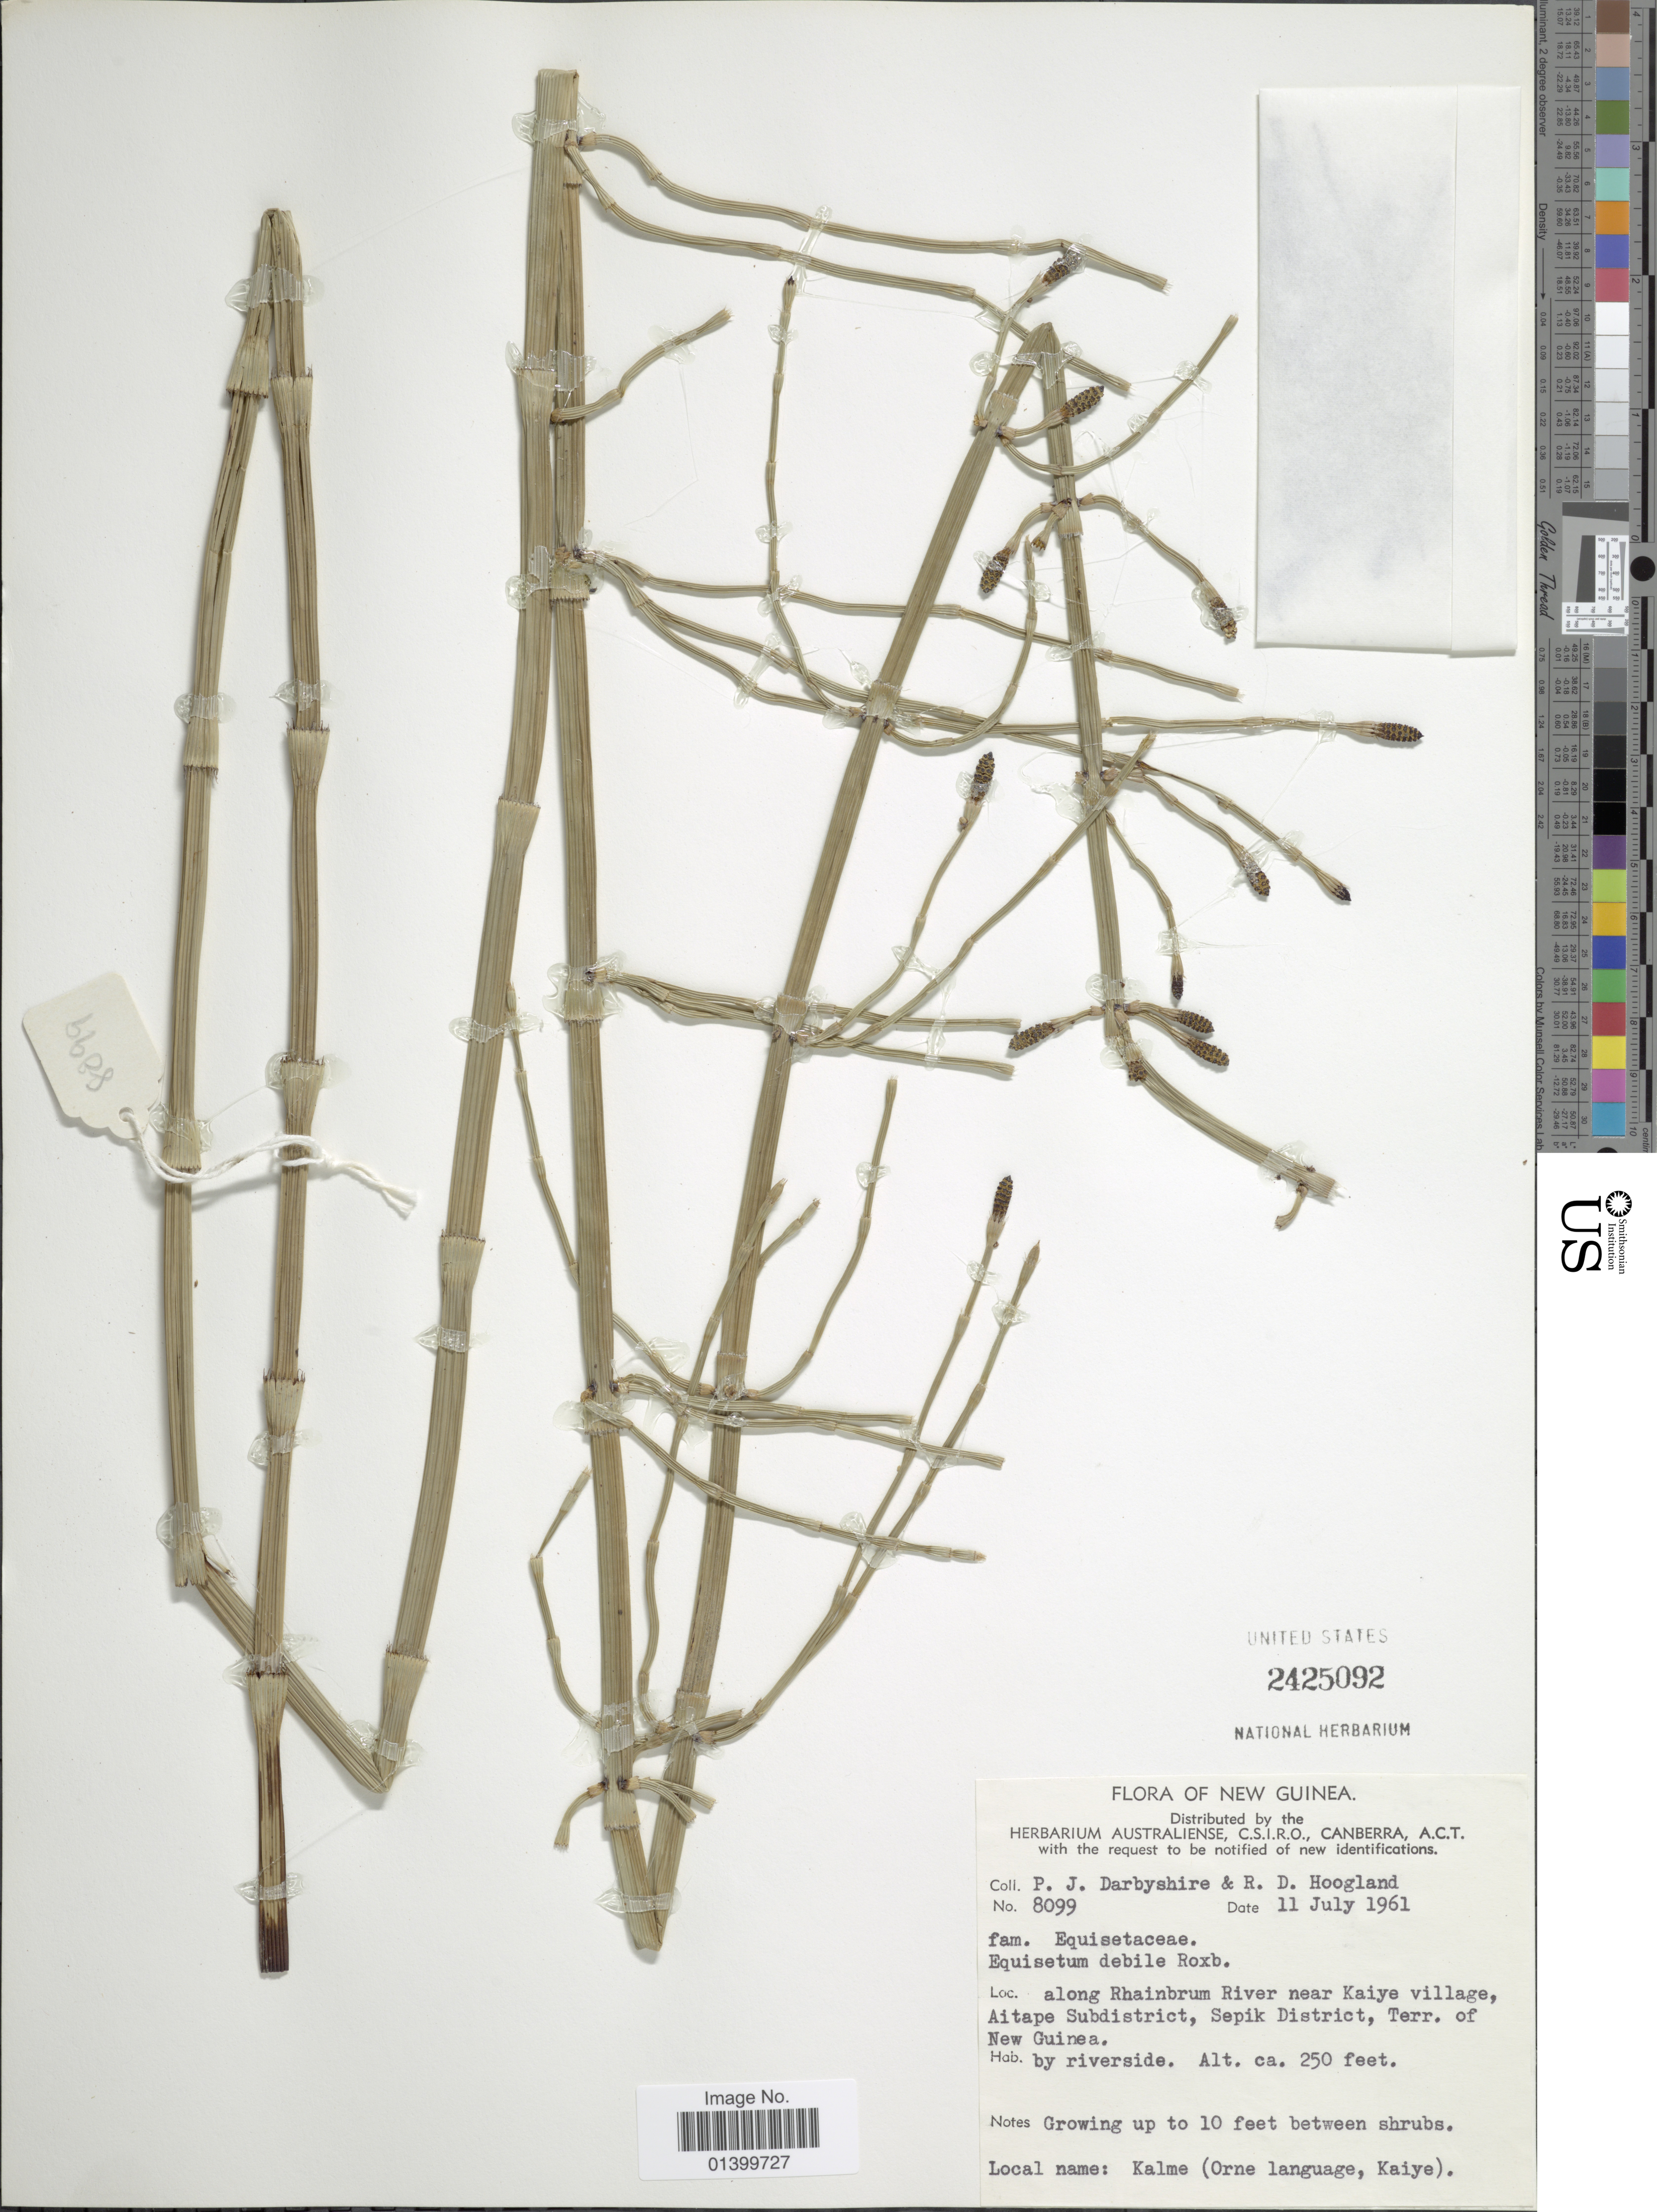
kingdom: Plantae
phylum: Tracheophyta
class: Polypodiopsida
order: Equisetales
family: Equisetaceae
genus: Equisetum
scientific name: Equisetum ramosissimum subsp. debile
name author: (Roxb. ex Vaucher) Hauke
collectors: P. Darbyshire & R. D. Hoogland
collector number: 8099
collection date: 1961-07-11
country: Papua New Guinea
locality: Flora of New Guinea. Along Rhainbrum River near Kaiye village, Aitape Subdistrict, Sepik District, Terr. of New Guinea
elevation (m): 76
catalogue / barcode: US 2425092